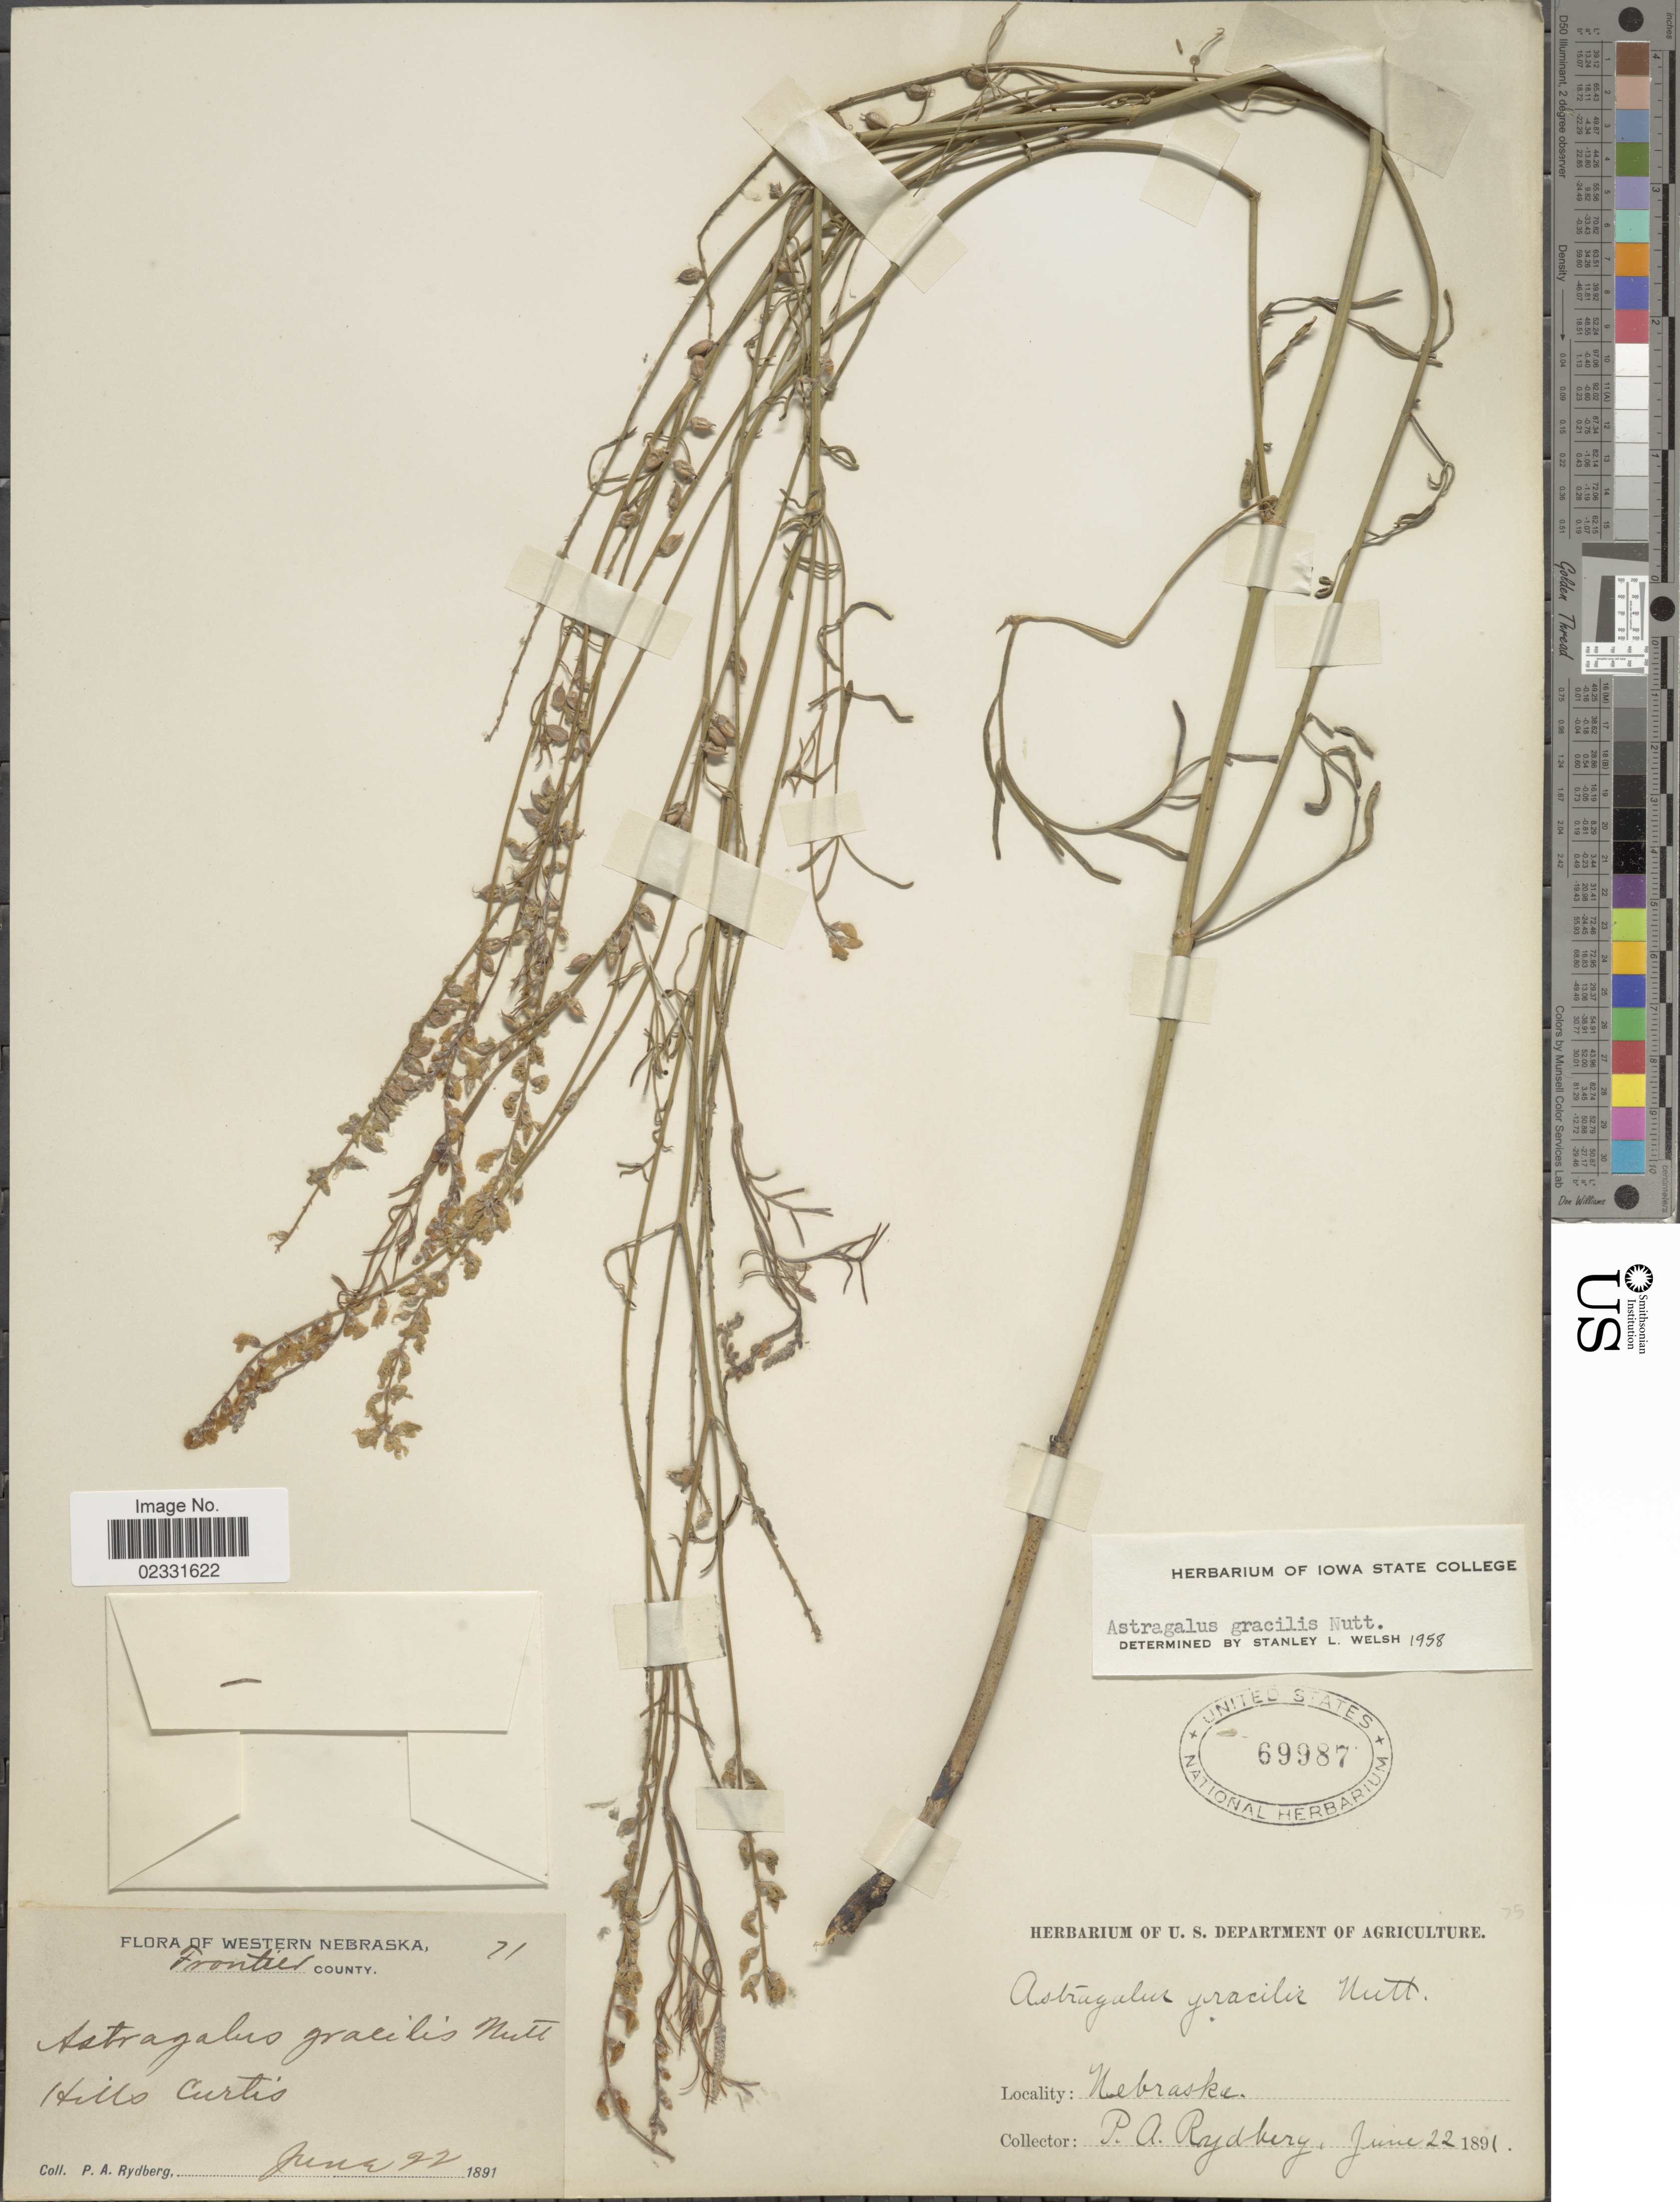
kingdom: Plantae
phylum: Tracheophyta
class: Magnoliopsida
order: Fabales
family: Fabaceae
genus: Astragalus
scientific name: Astragalus gracilis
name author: Nutt.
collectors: P. A. Rydberg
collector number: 71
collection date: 1891-06-22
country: United States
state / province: Nebraska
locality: Western Nebraska, Frontier County, Hills Curtis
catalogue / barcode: US 69987